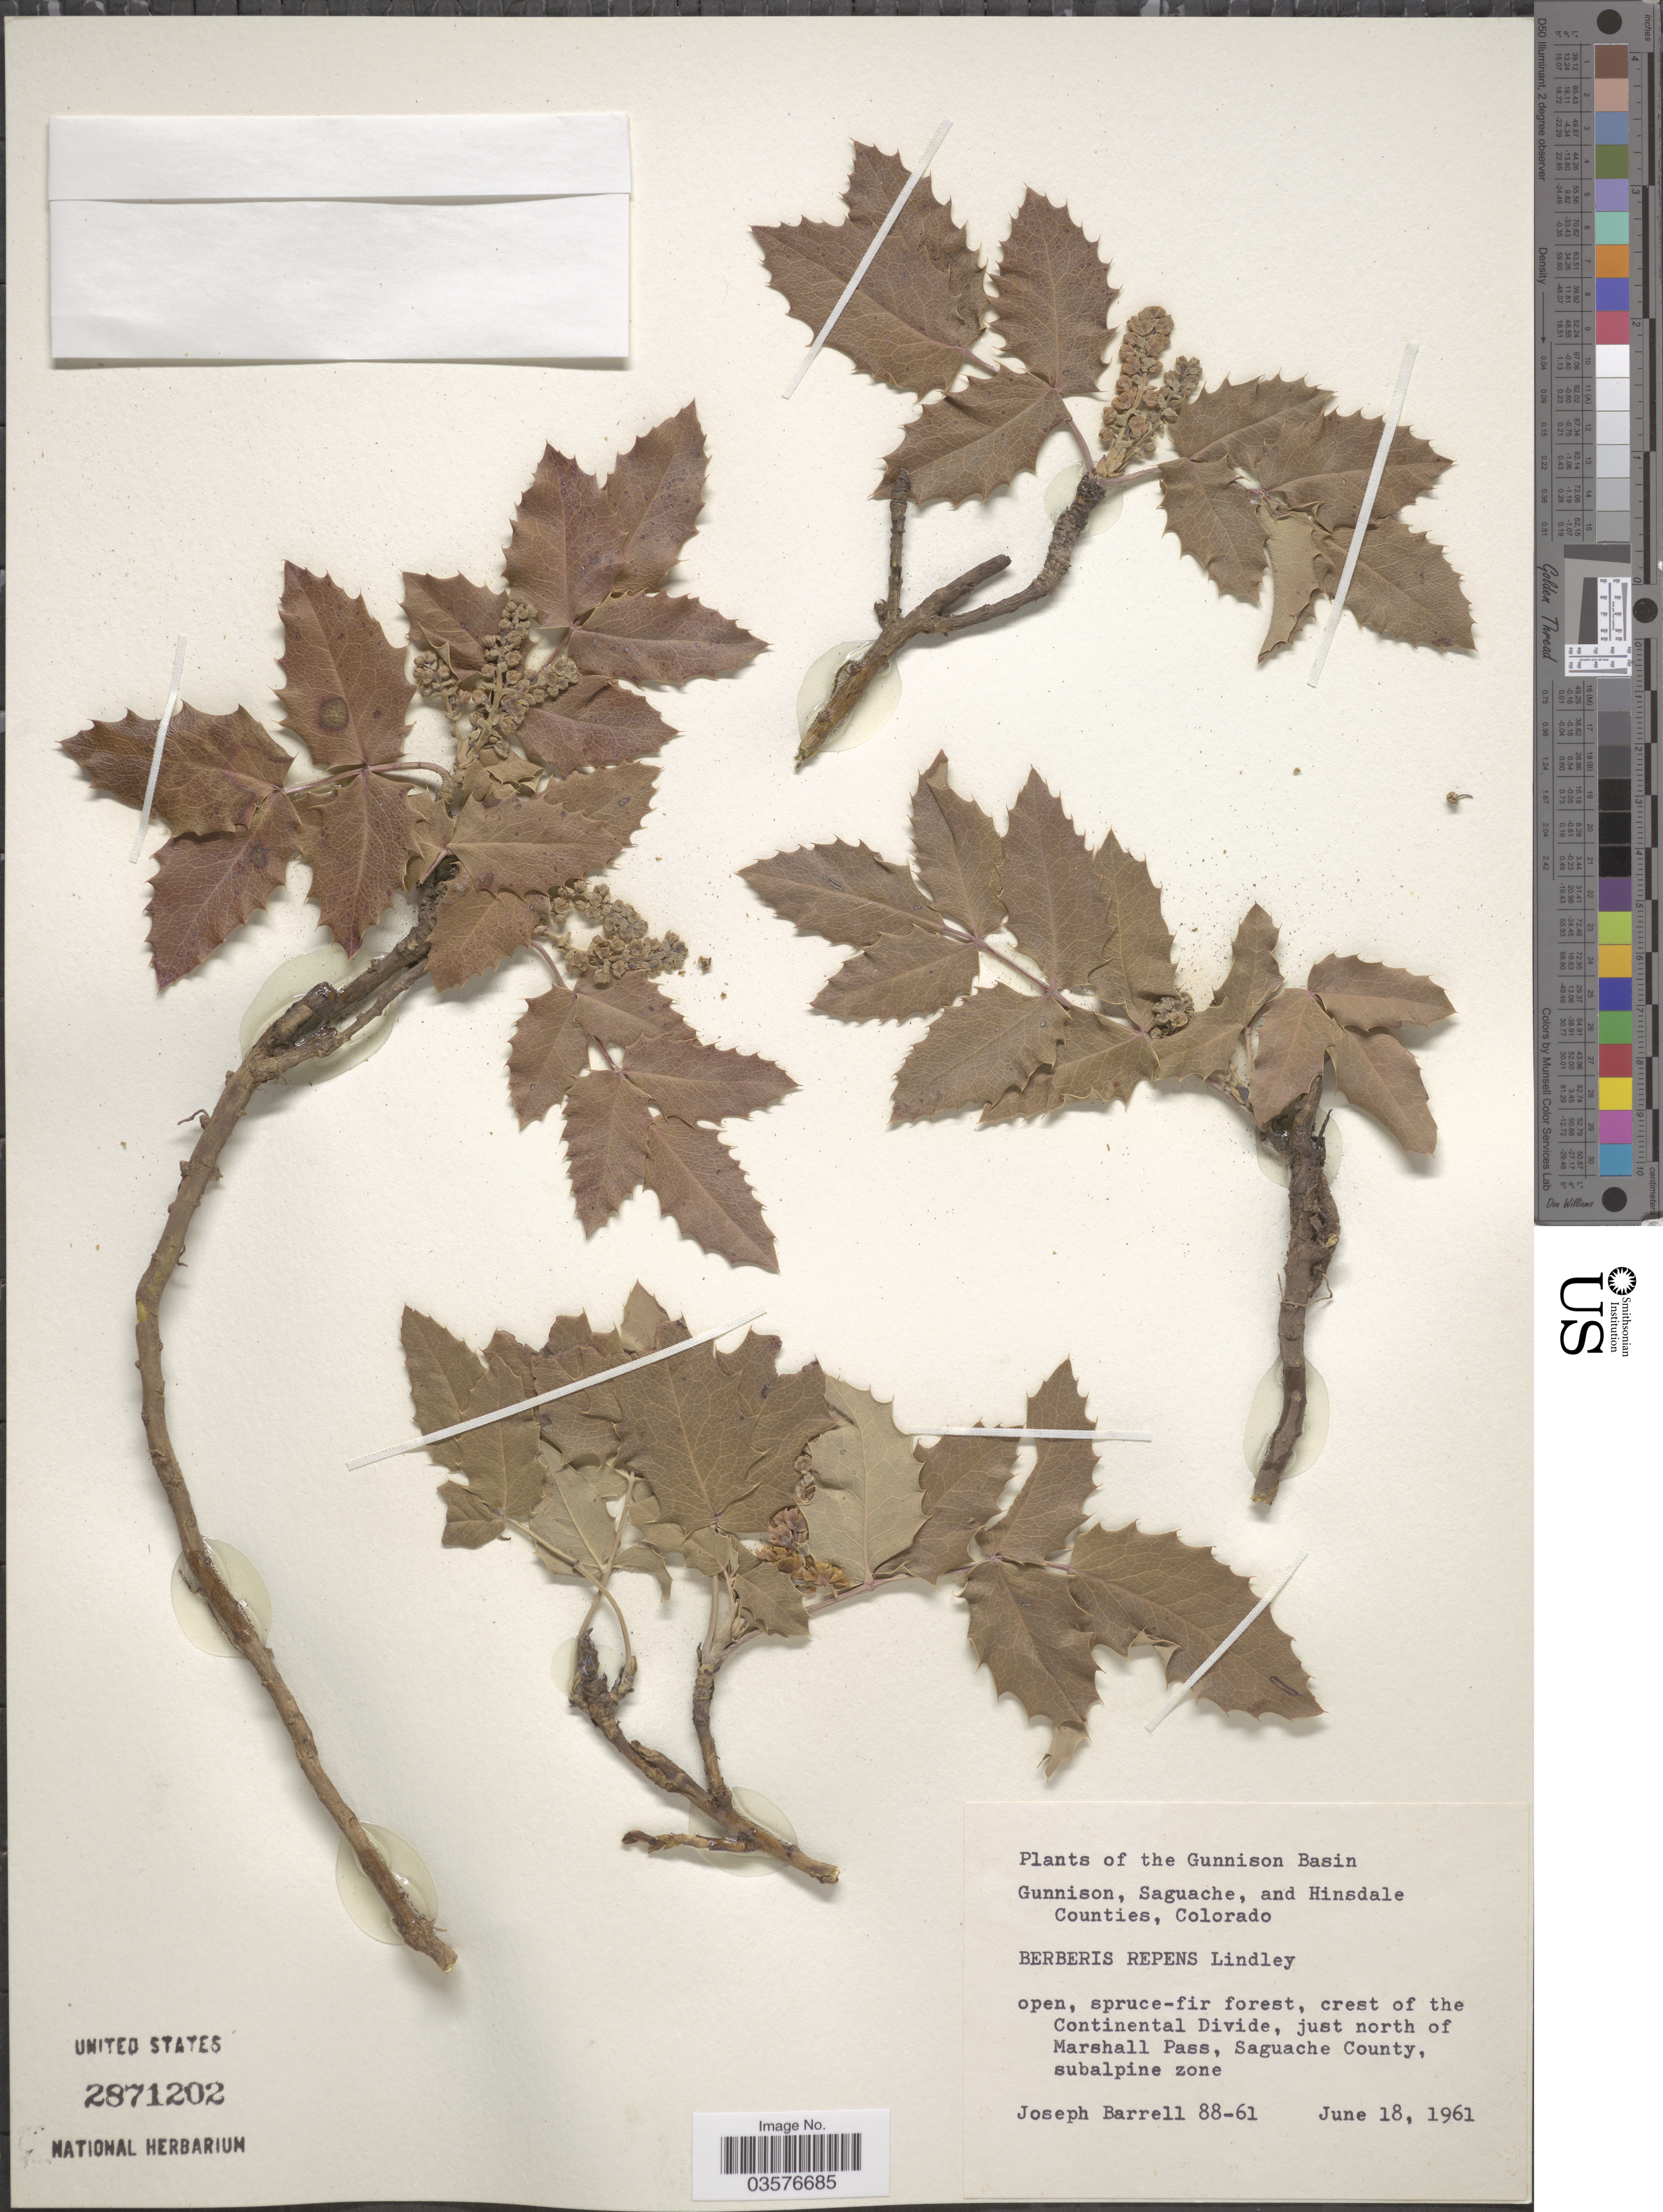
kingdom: Plantae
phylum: Tracheophyta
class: Magnoliopsida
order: Ranunculales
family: Berberidaceae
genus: Mahonia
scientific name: Mahonia repens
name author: (Lindl.) G. Don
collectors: J. Barrell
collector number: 88-61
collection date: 1961-06-18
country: United States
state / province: Colorado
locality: The Gunnison Basin. Crest of the Continental Divide, just north of Marshall Pass, Saguache County, subalpine zone.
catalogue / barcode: US 2871202